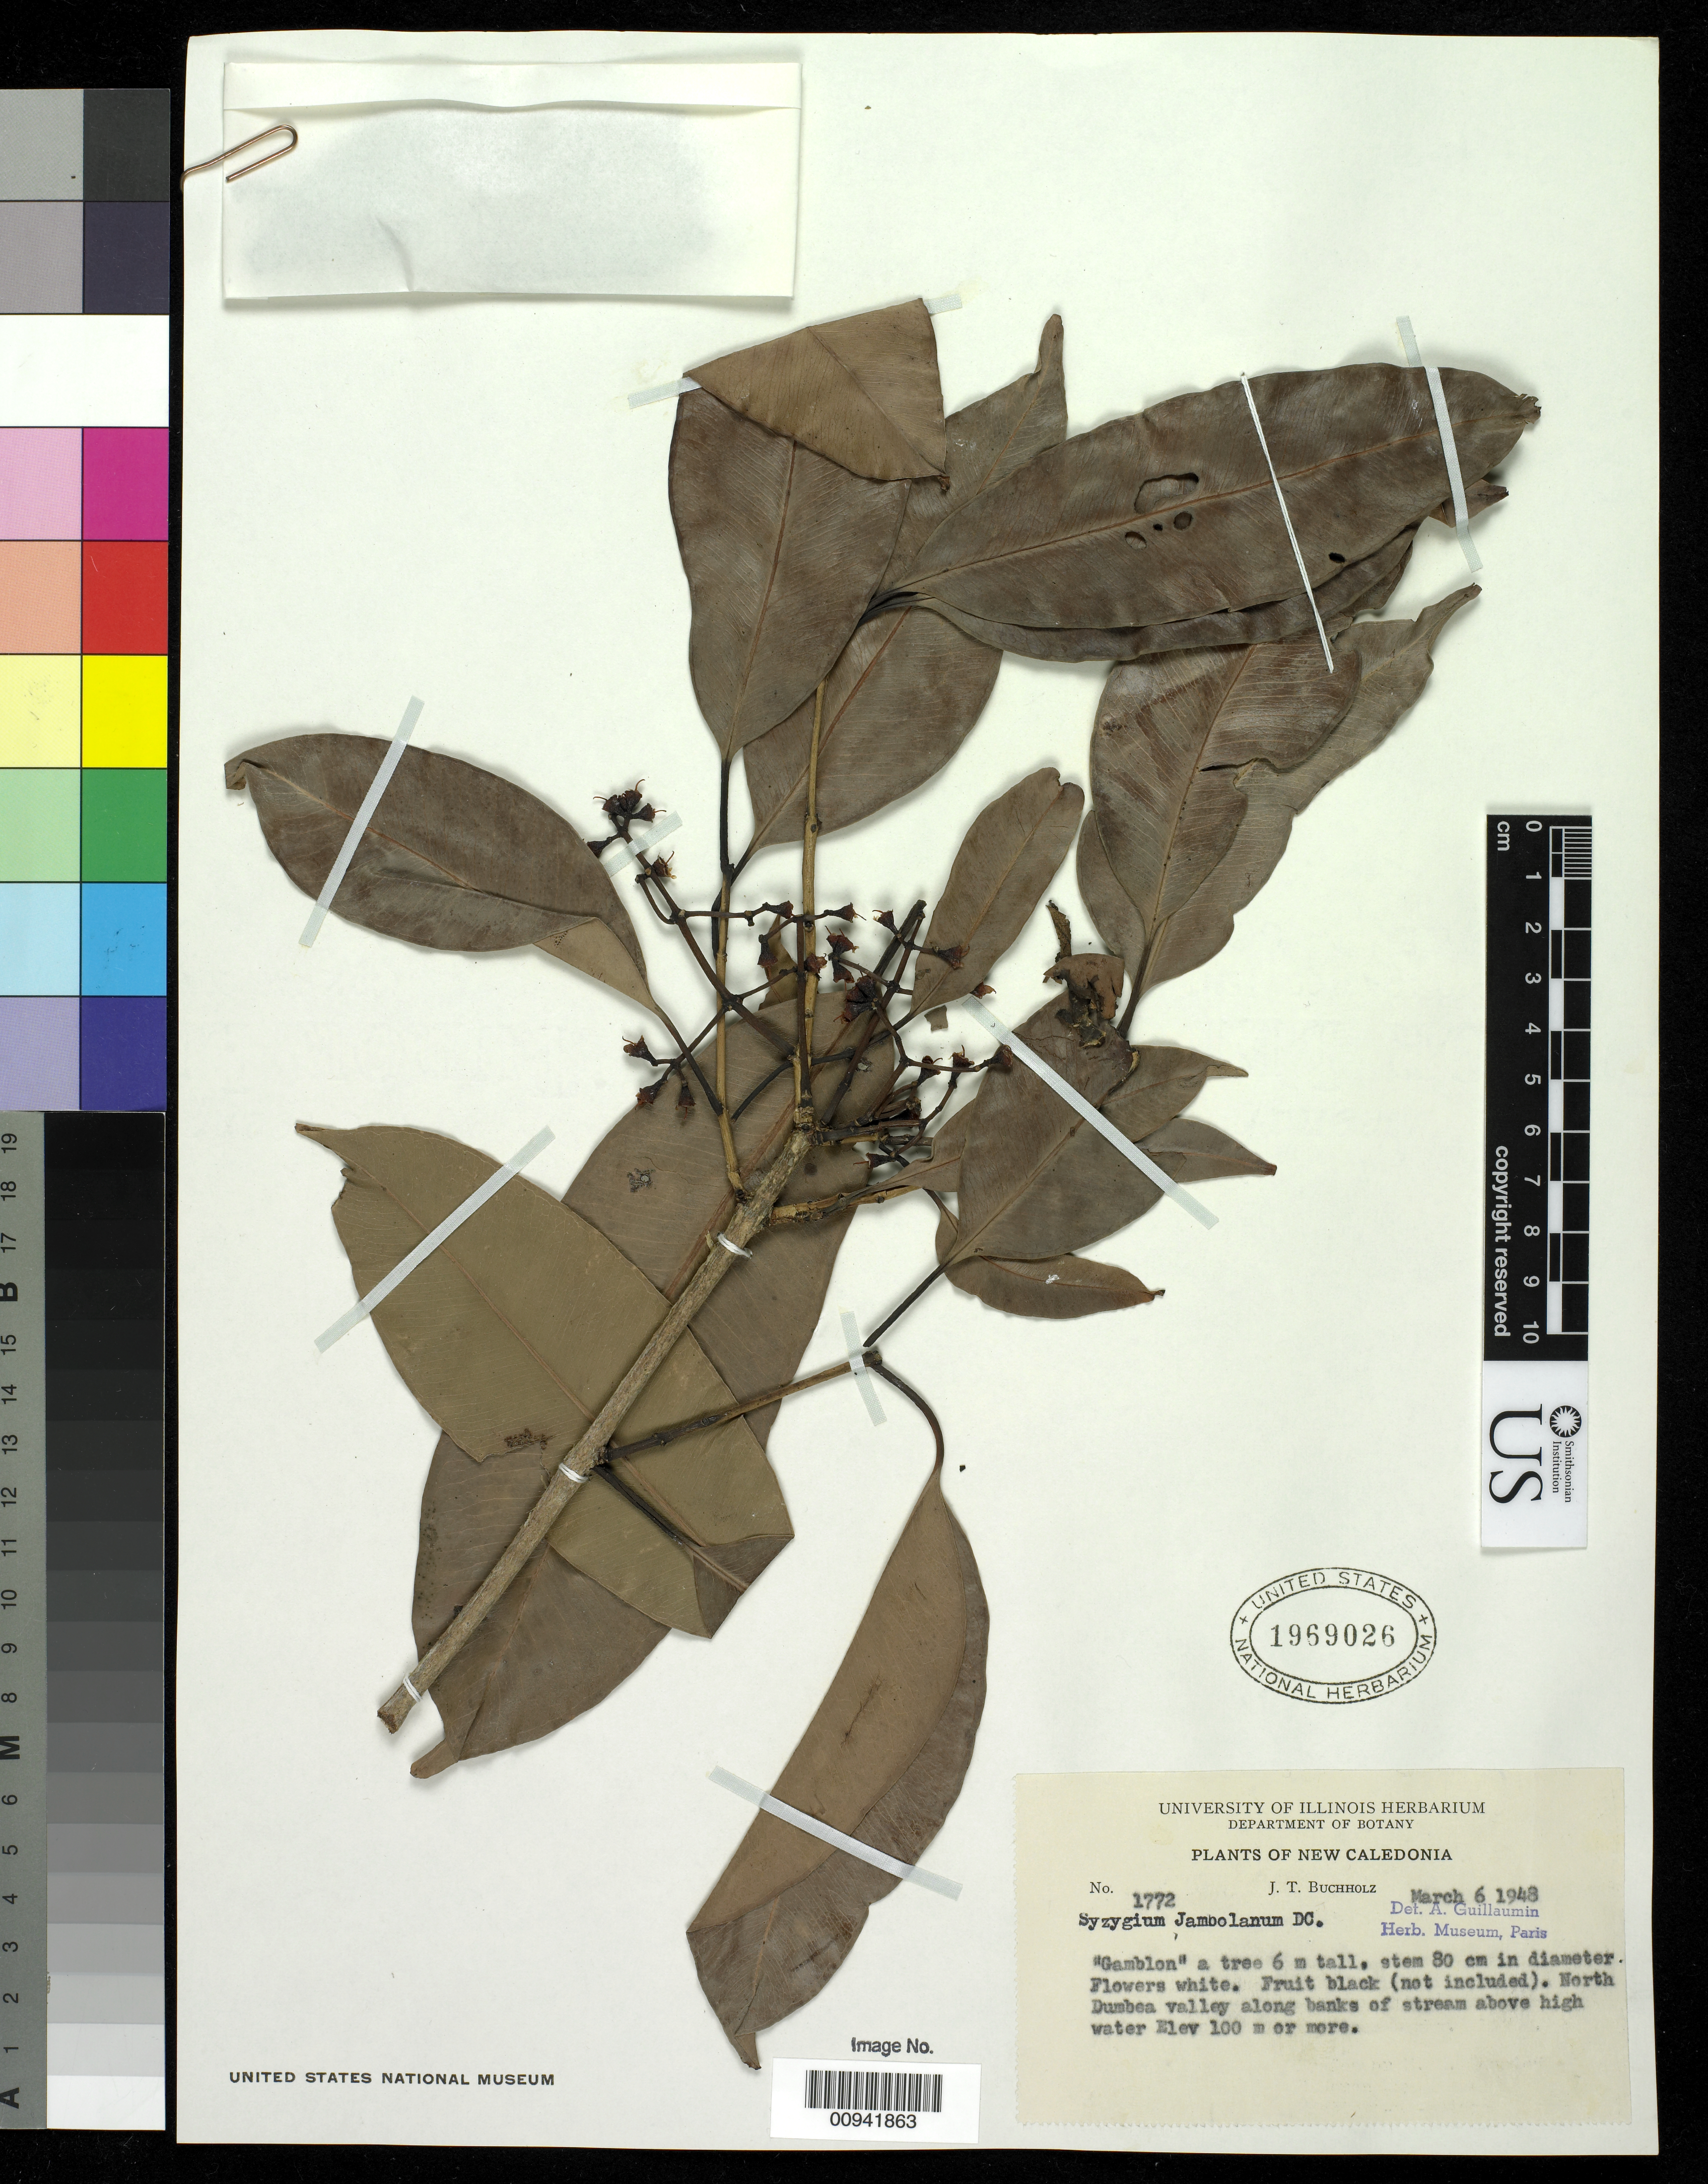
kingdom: Plantae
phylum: Tracheophyta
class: Magnoliopsida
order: Myrtales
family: Myrtaceae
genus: Syzygium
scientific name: Syzygium cumini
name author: (L.) Skeels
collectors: J. T. Buchholz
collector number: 1772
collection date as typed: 06 Mar 1948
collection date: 1948-03-06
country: New Caledonia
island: New Caledonia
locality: North Dumbea Valley.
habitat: along banks of stream above high water.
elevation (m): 100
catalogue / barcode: US 1969026